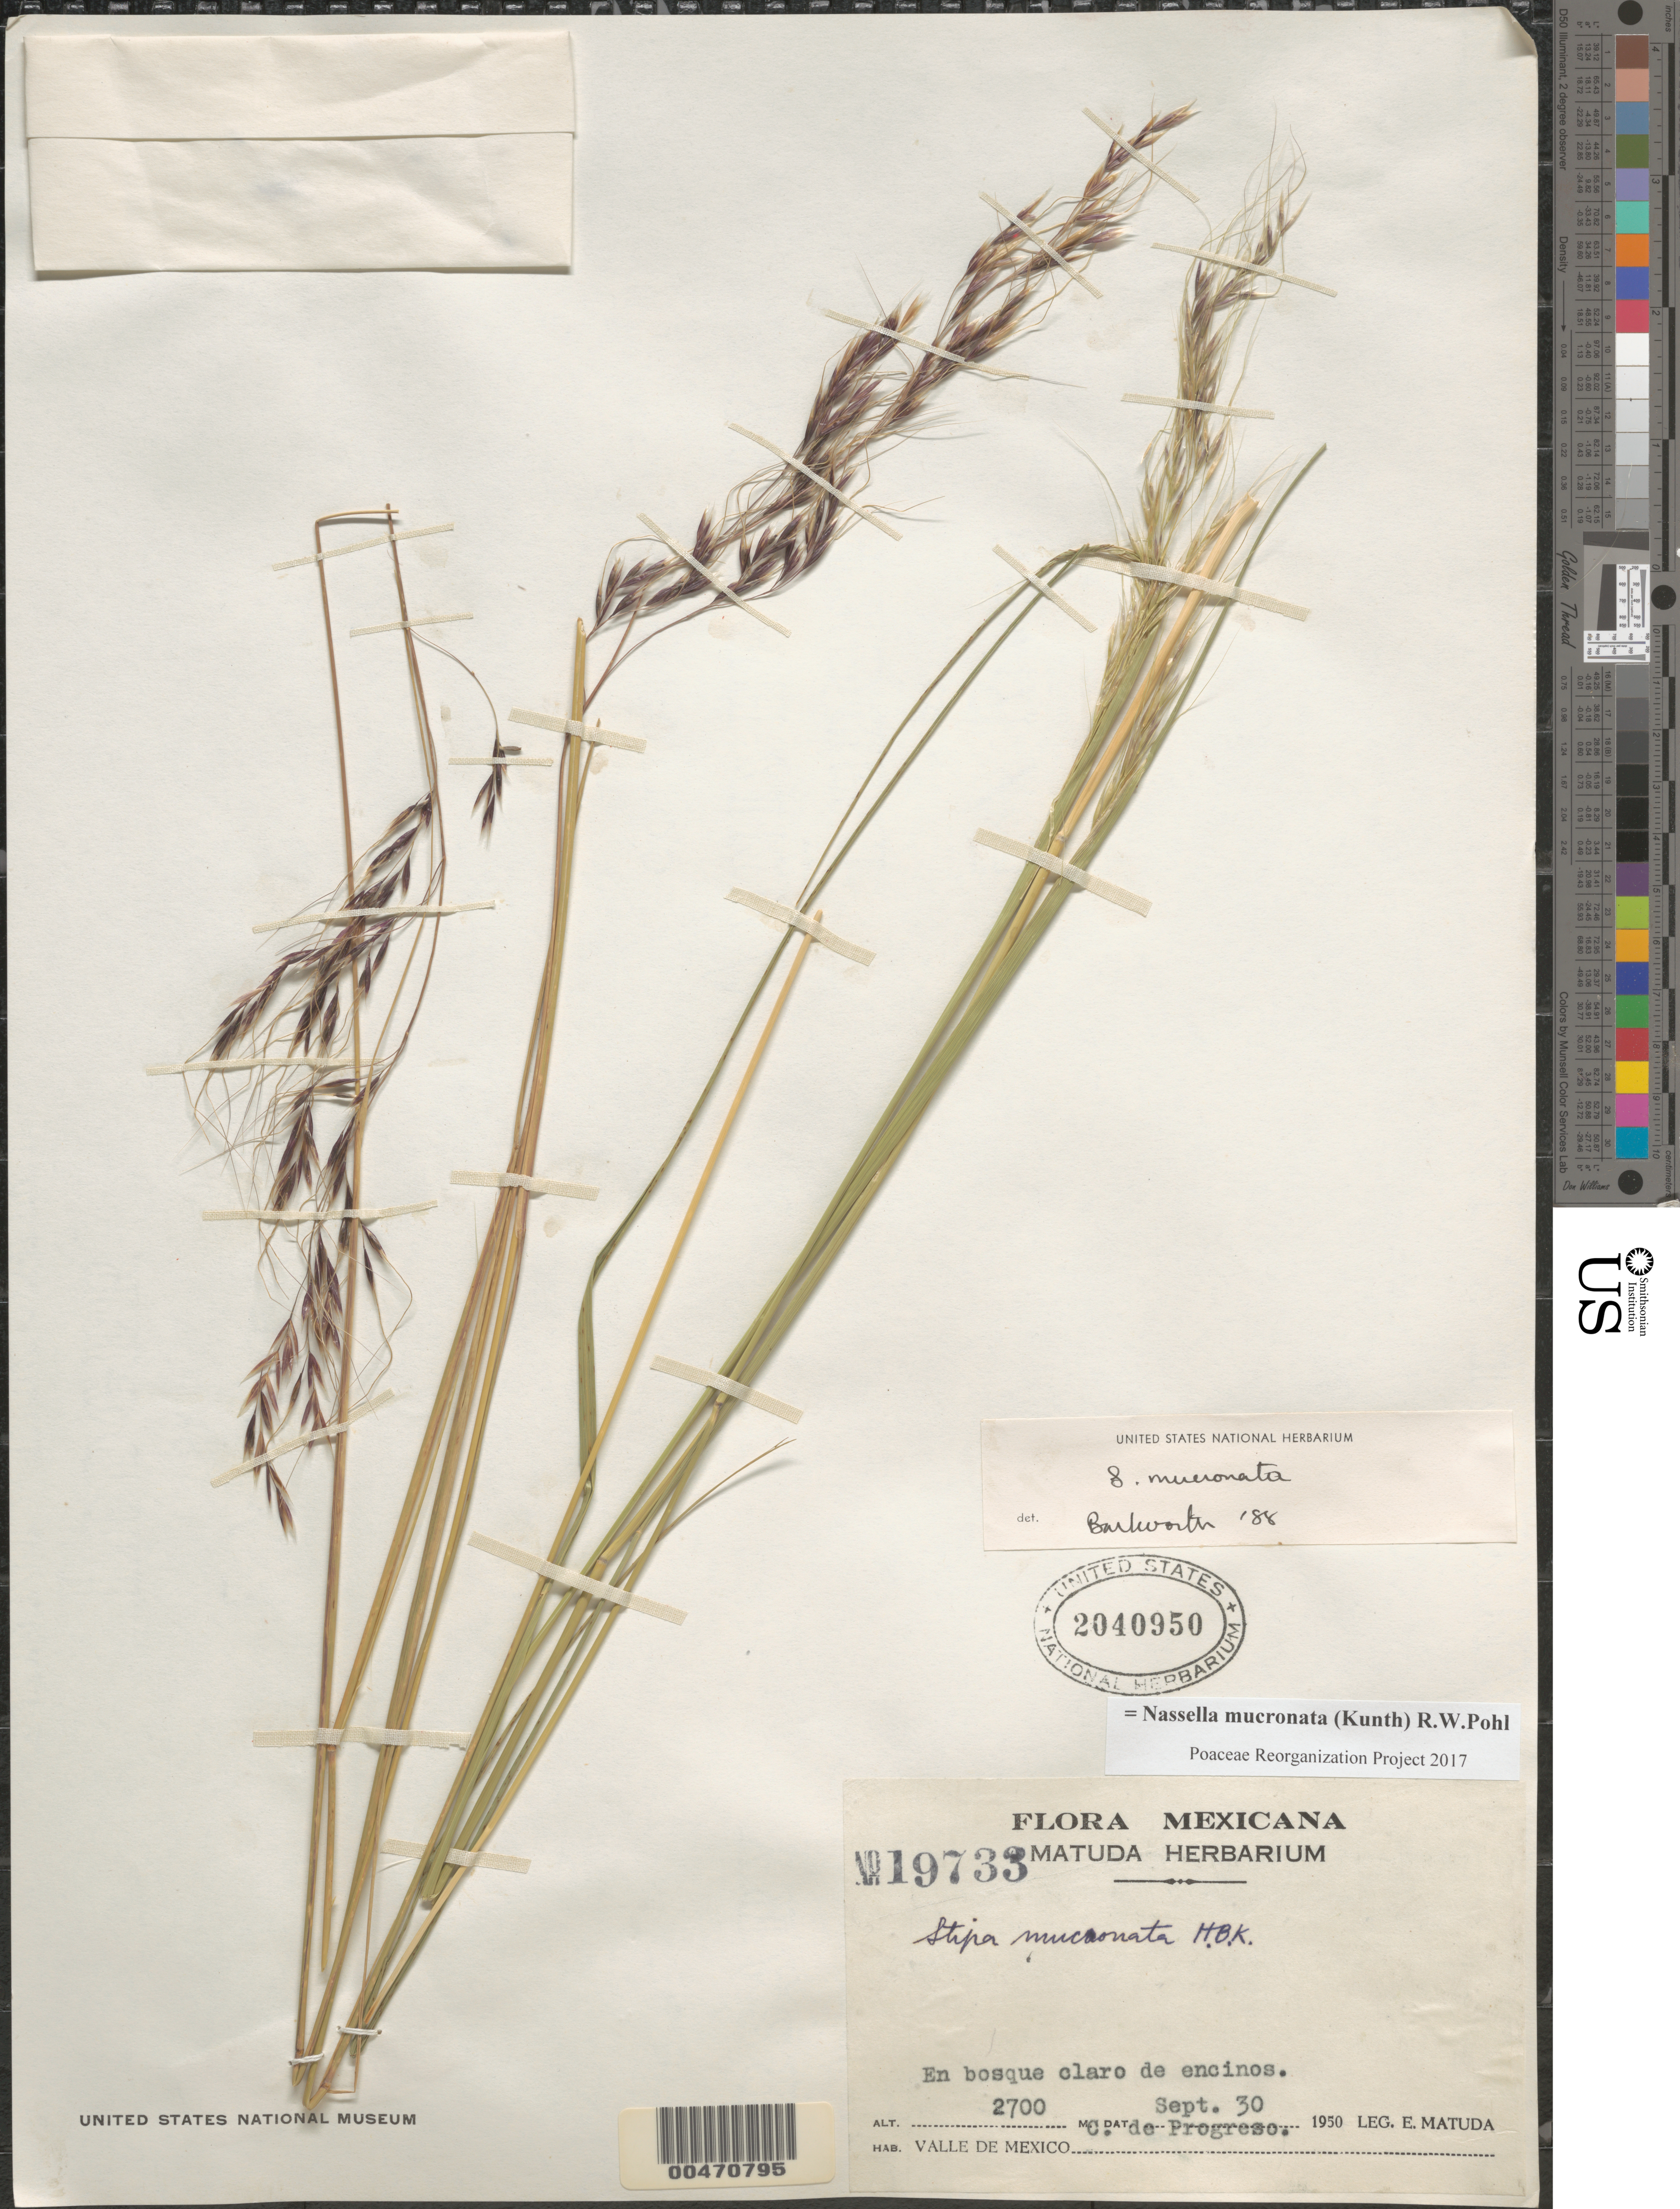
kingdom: Plantae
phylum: Tracheophyta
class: Liliopsida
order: Poales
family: Poaceae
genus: Nassella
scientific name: Nassella mucronata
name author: (Kunth) R.W. Pohl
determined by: Poaceae Reorganization Project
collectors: E. Matuda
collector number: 19733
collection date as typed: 30 Sep 1950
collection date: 1950-09-30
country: Mexico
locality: Valle de Mexico, C. de Progreso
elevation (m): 2700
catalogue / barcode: US 2040950